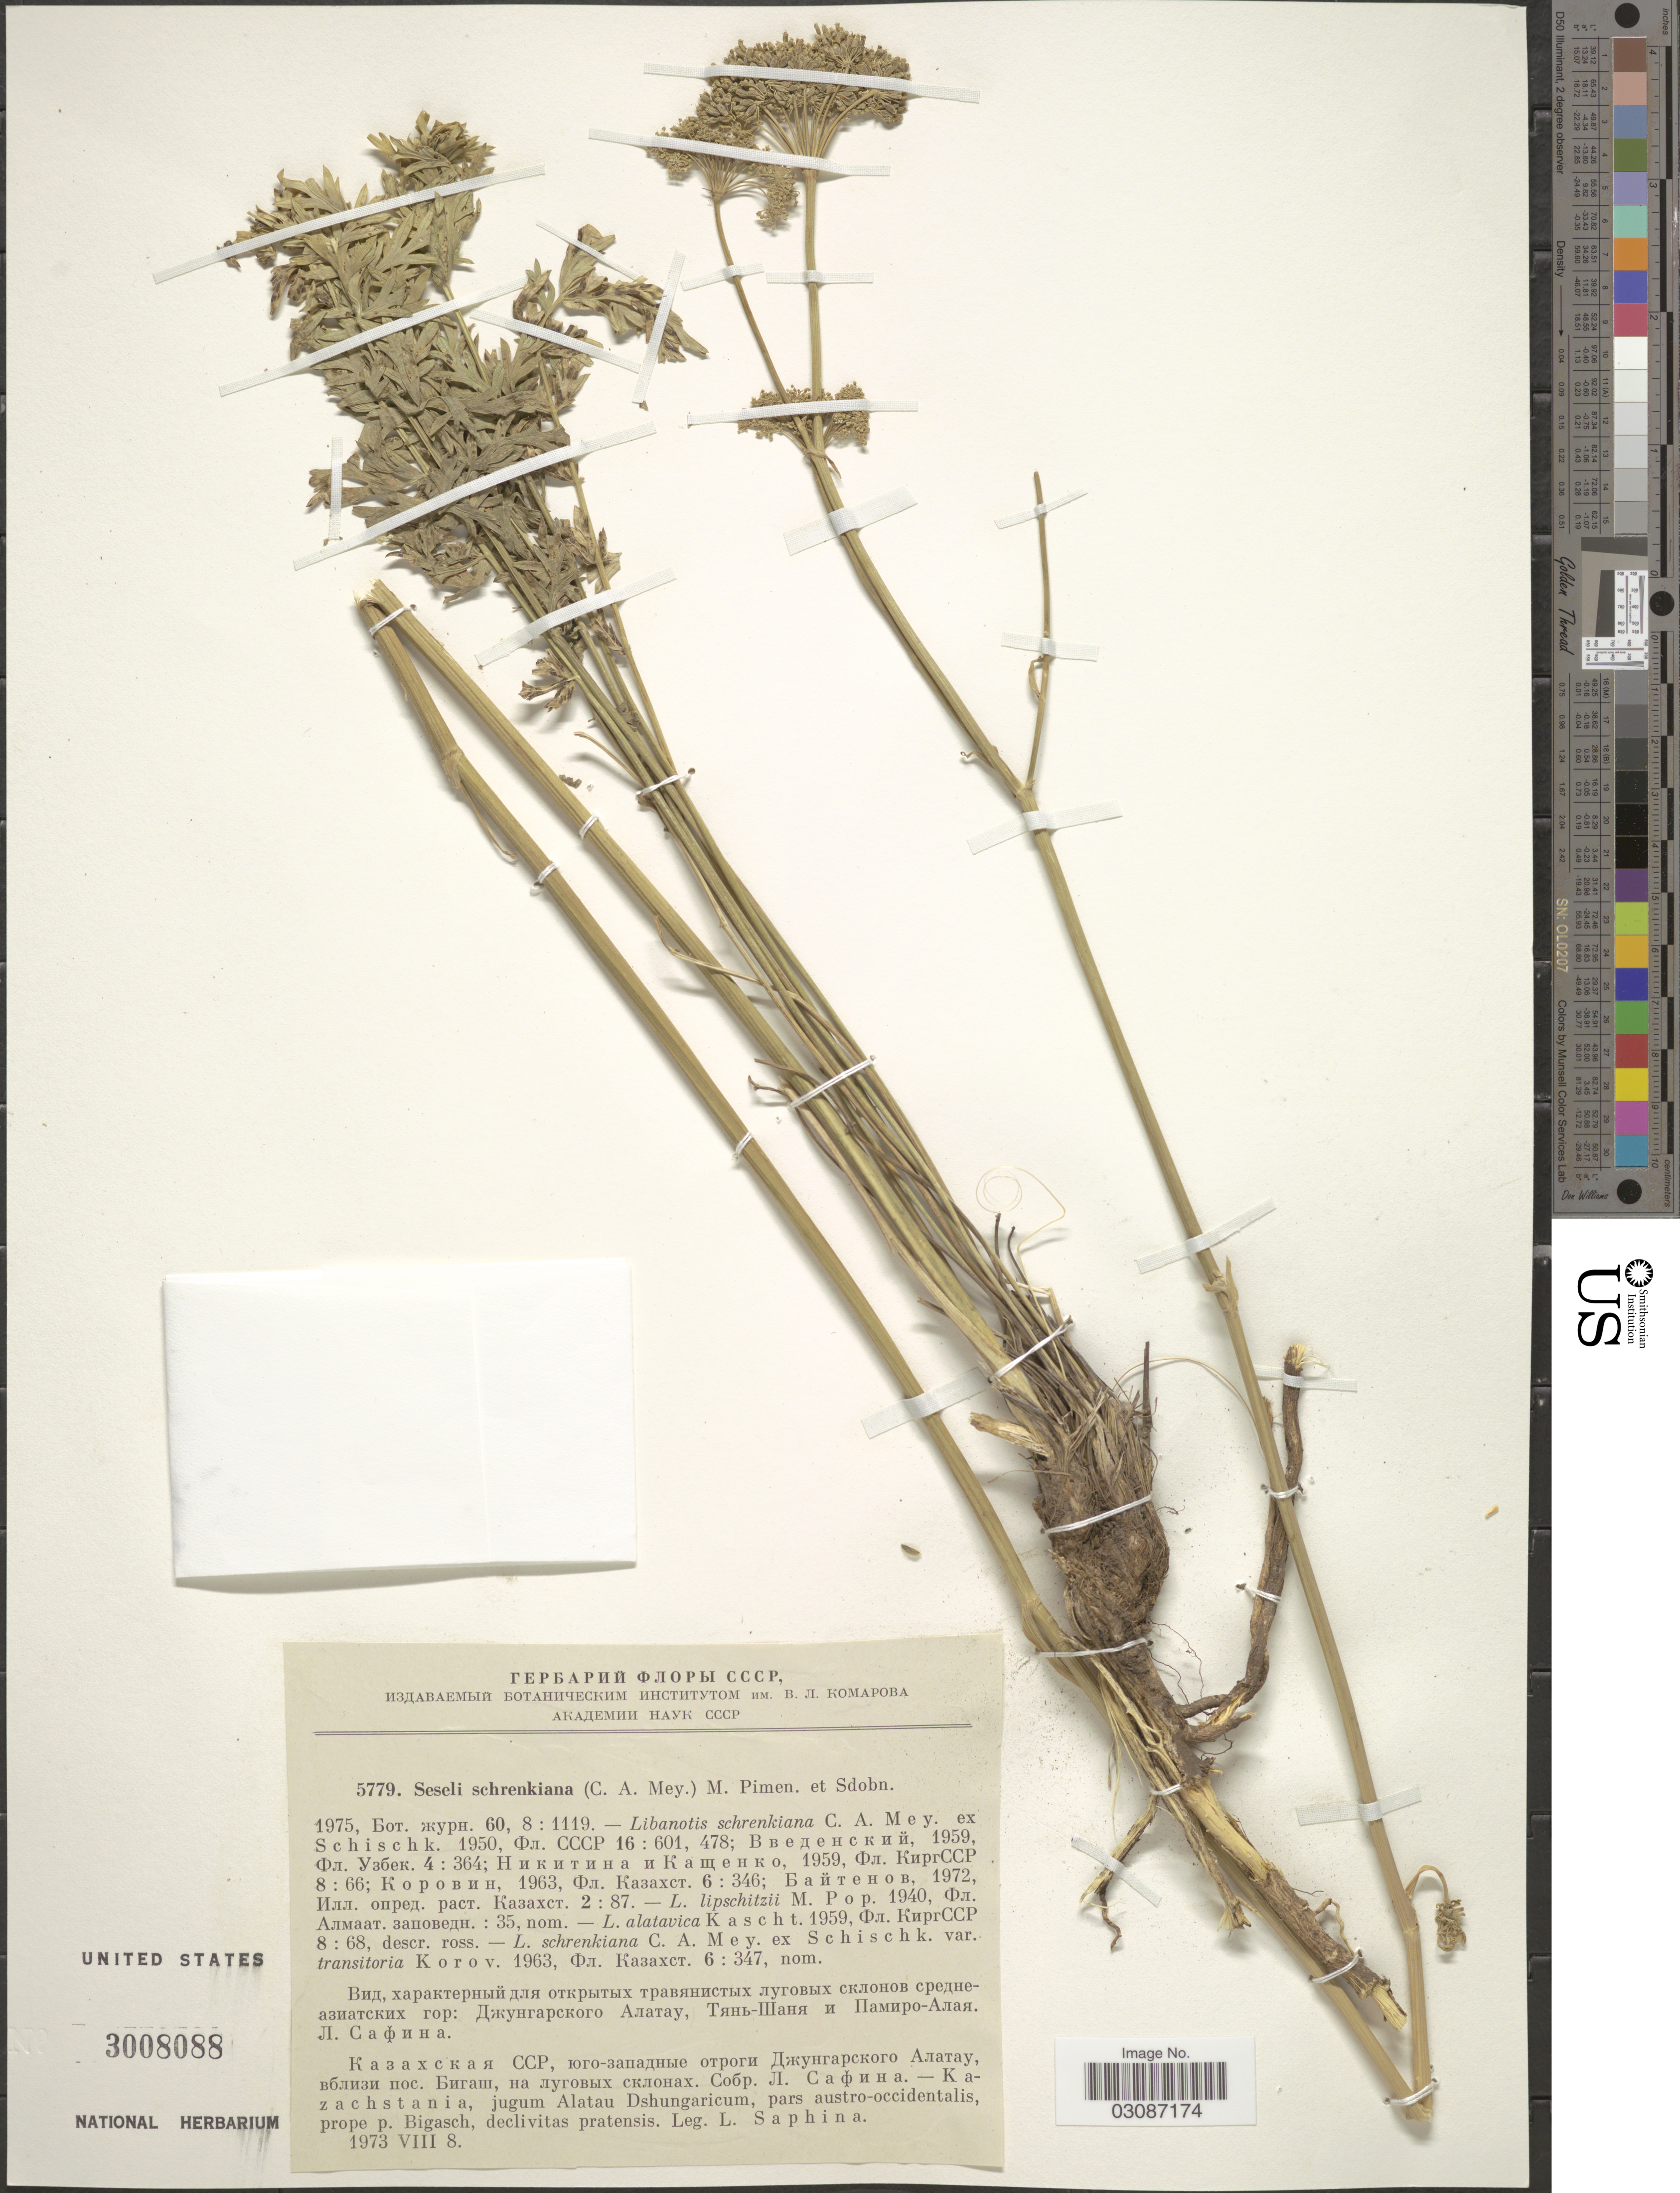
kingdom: Plantae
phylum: Tracheophyta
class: Magnoliopsida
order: Apiales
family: Apiaceae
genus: Seseli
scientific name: Seseli schrenkiana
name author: (C.A. Mey. ex Schischk.) M.Hiroe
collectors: L. Saphina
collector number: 5779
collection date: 1973-08-08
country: Kazakhstan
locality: Jugum Alatau Dshungaricum, pars austro-occidentalis, prope p. Bigasch.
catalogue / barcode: US 3008088